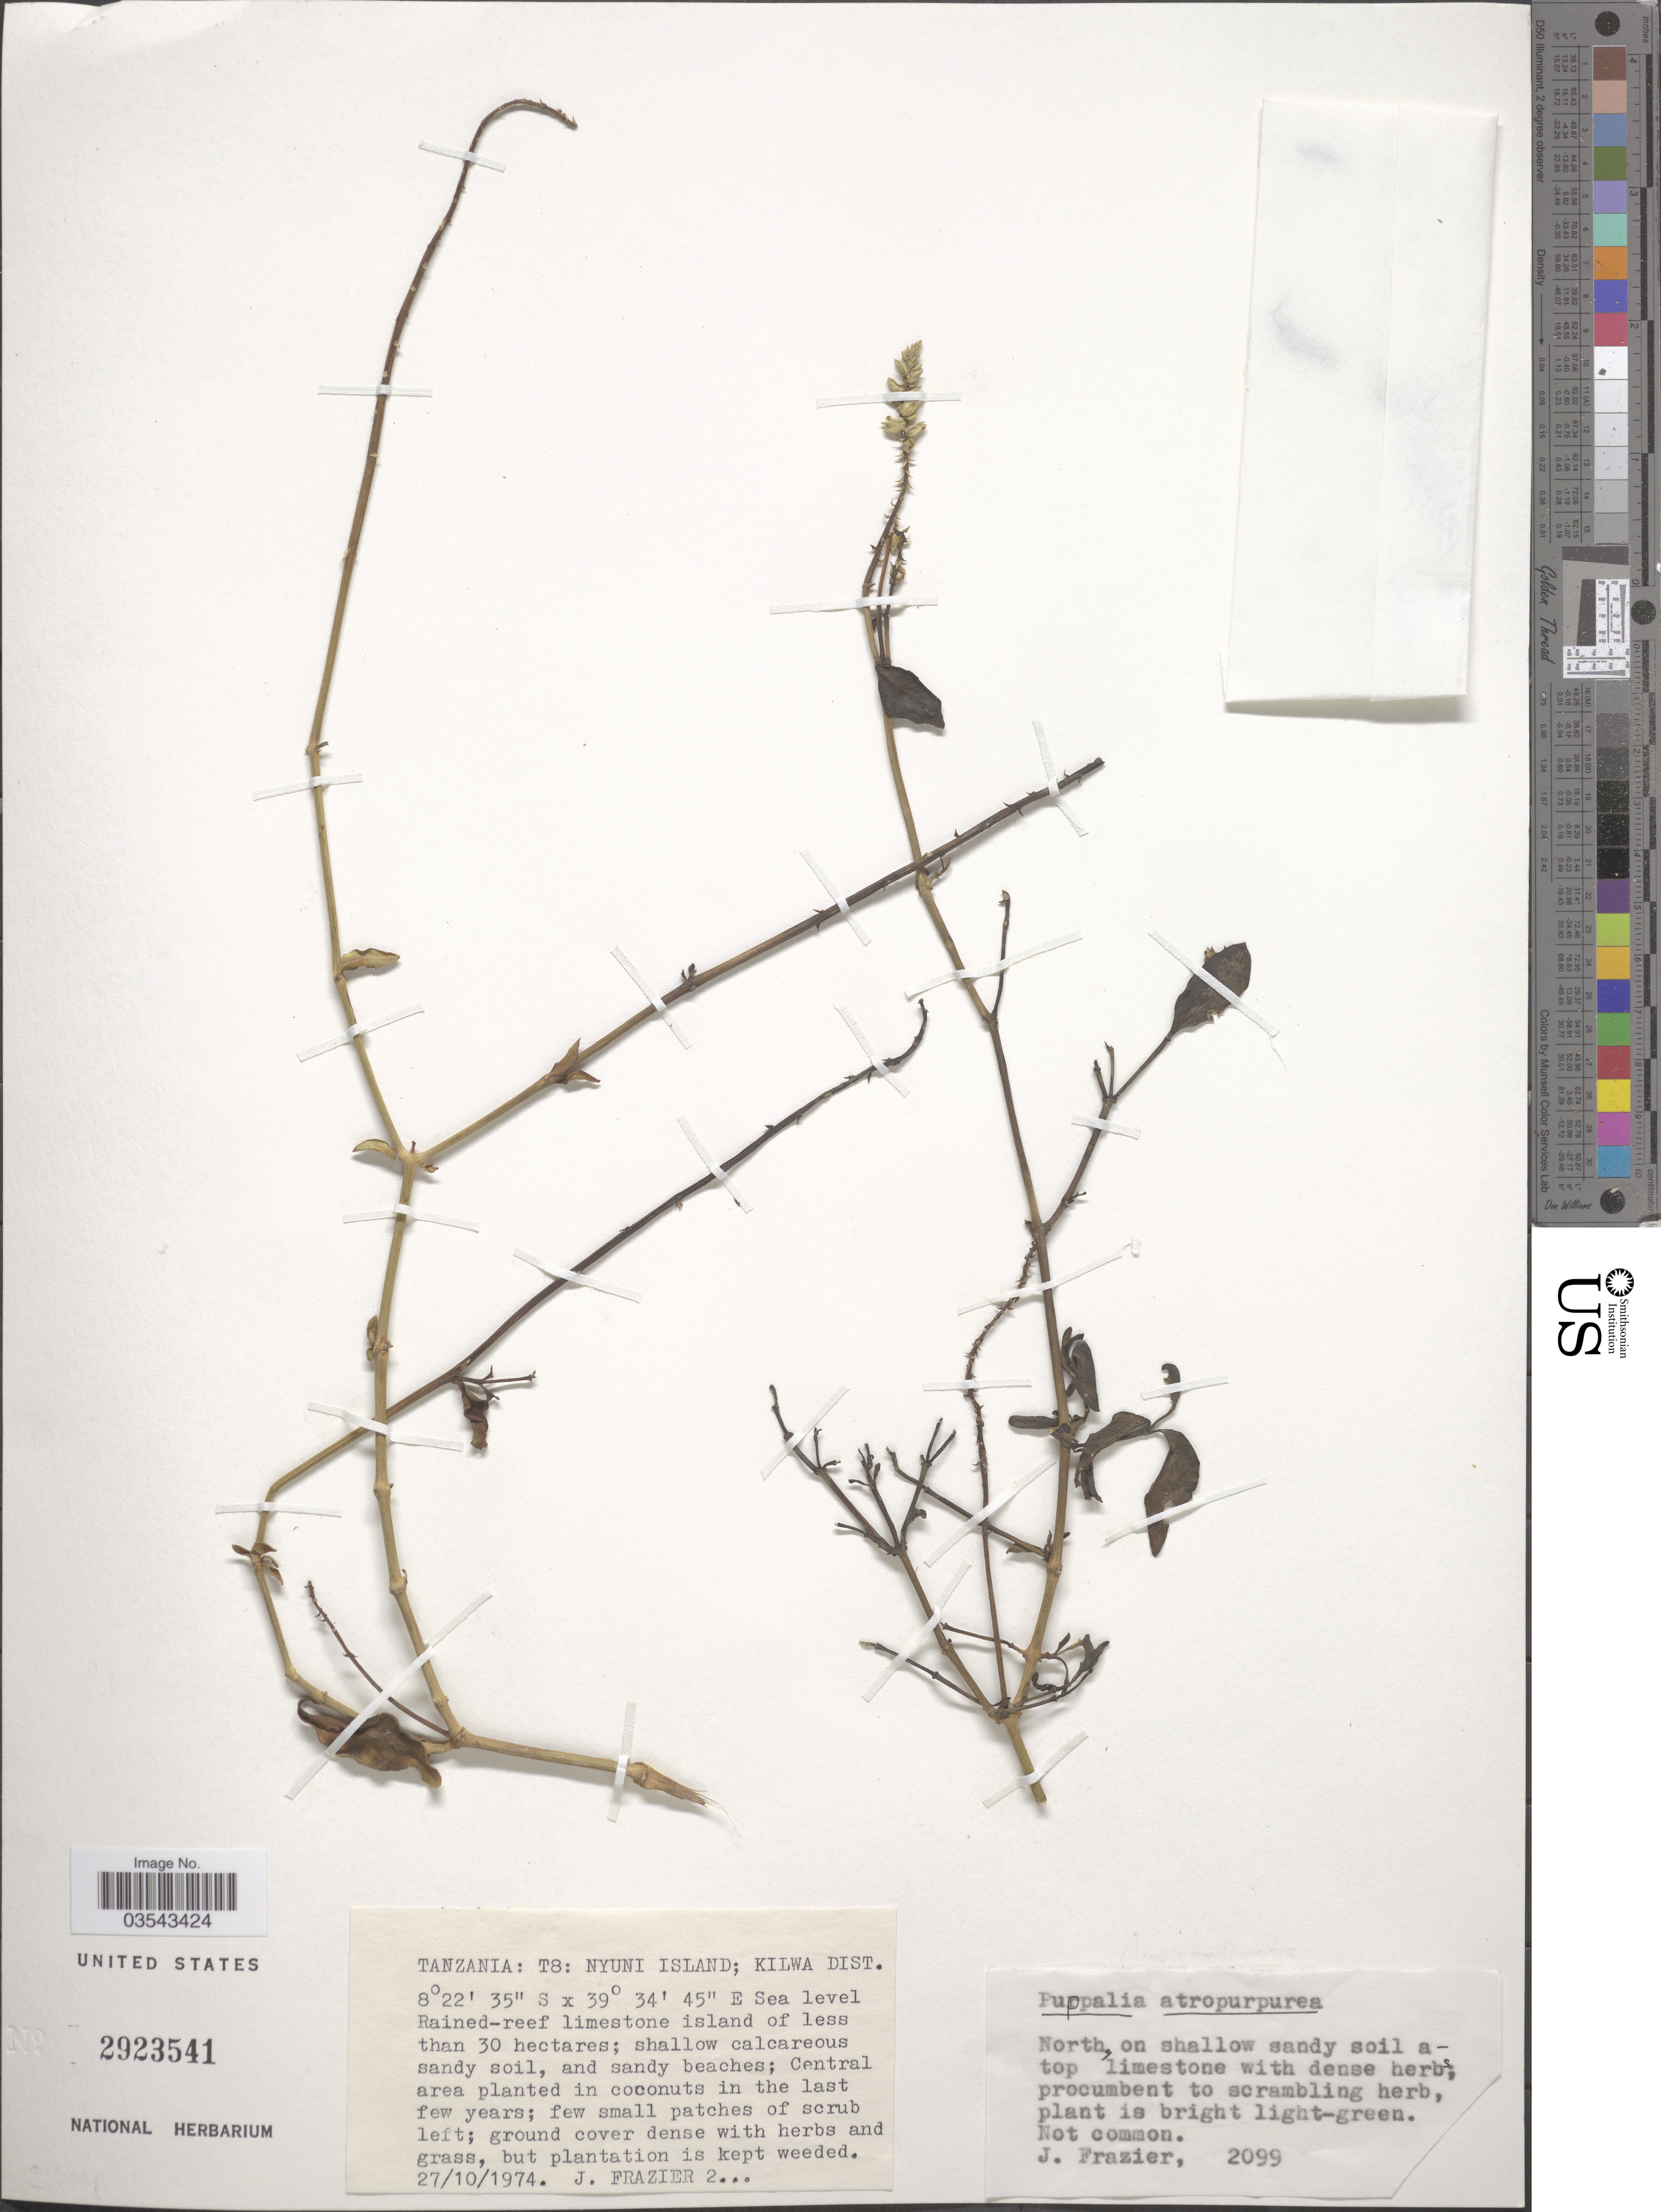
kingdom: Plantae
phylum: Tracheophyta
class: Magnoliopsida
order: Caryophyllales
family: Amaranthaceae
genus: Pupalia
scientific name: Pupalia atropurpurea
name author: (Lam.) Moq.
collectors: J. Frazier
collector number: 2099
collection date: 1974-10-27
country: Tanzania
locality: T8: Nyuni Island; Kilwa Dist.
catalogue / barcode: US 2923541